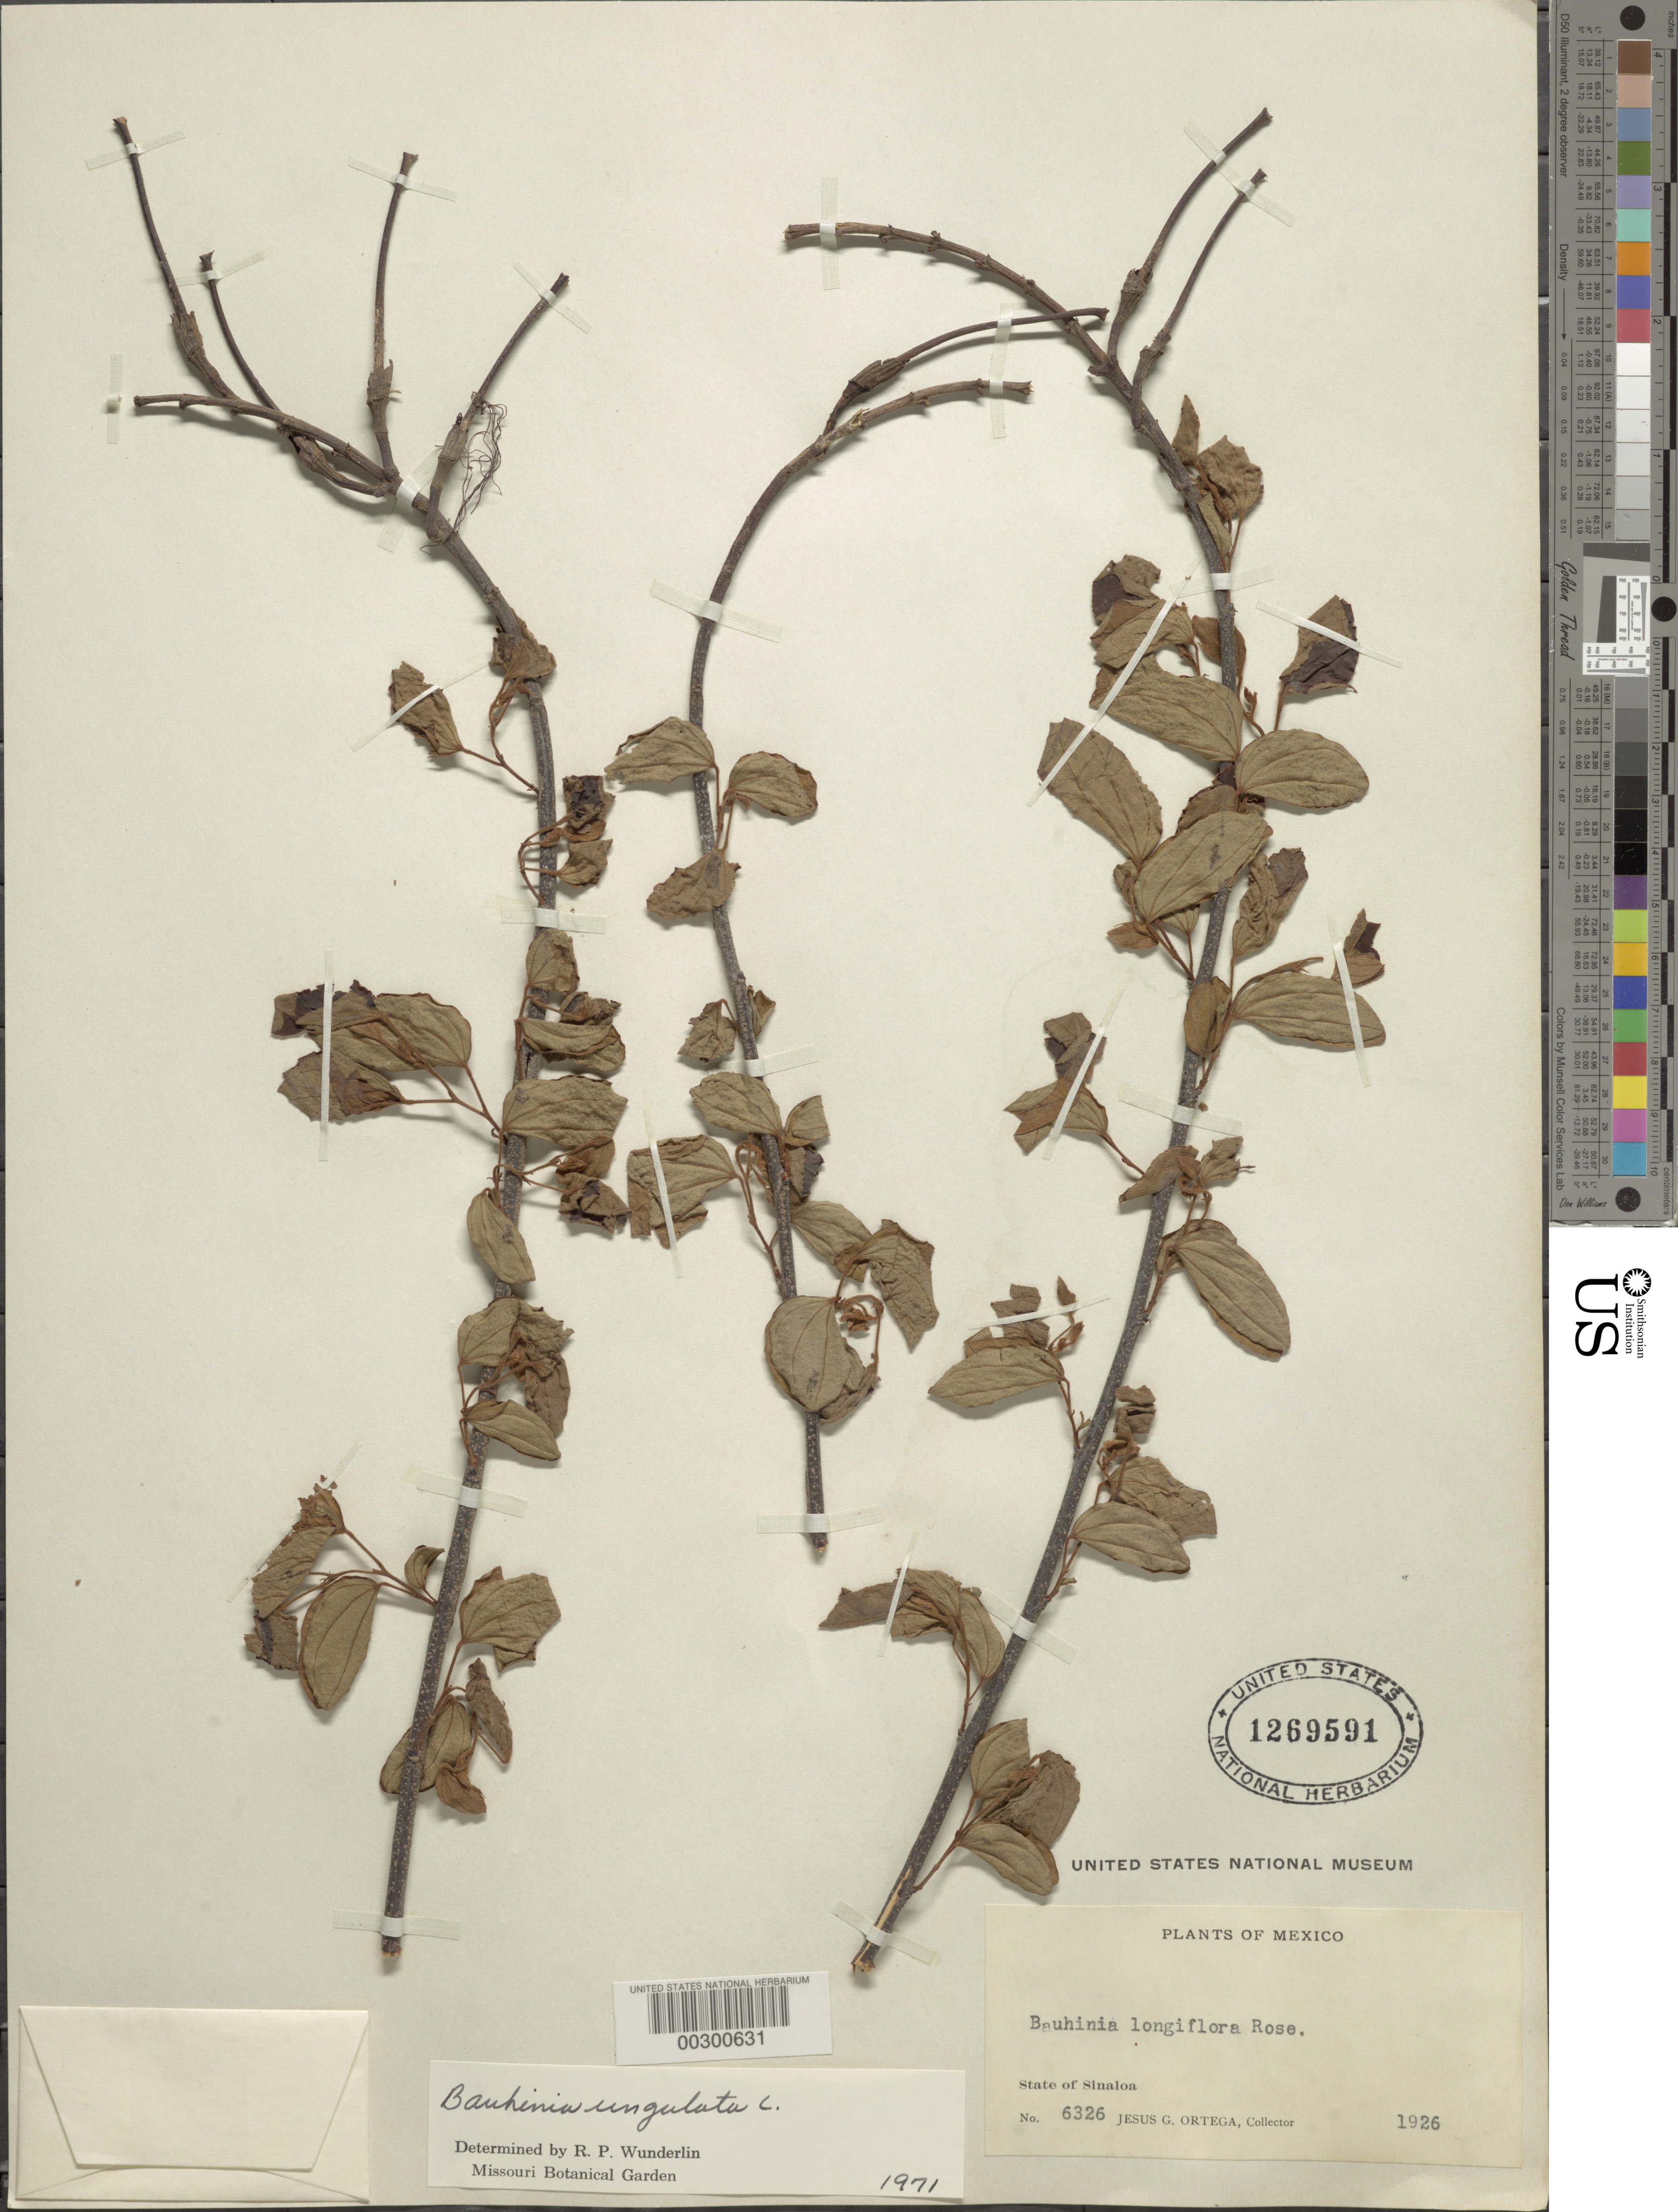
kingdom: Plantae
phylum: Tracheophyta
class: Magnoliopsida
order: Fabales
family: Fabaceae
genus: Bauhinia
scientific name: Bauhinia ungulata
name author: L.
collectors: J. Ortega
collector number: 6326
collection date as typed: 1926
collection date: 1926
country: Mexico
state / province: Sinaloa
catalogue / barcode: US 1269591